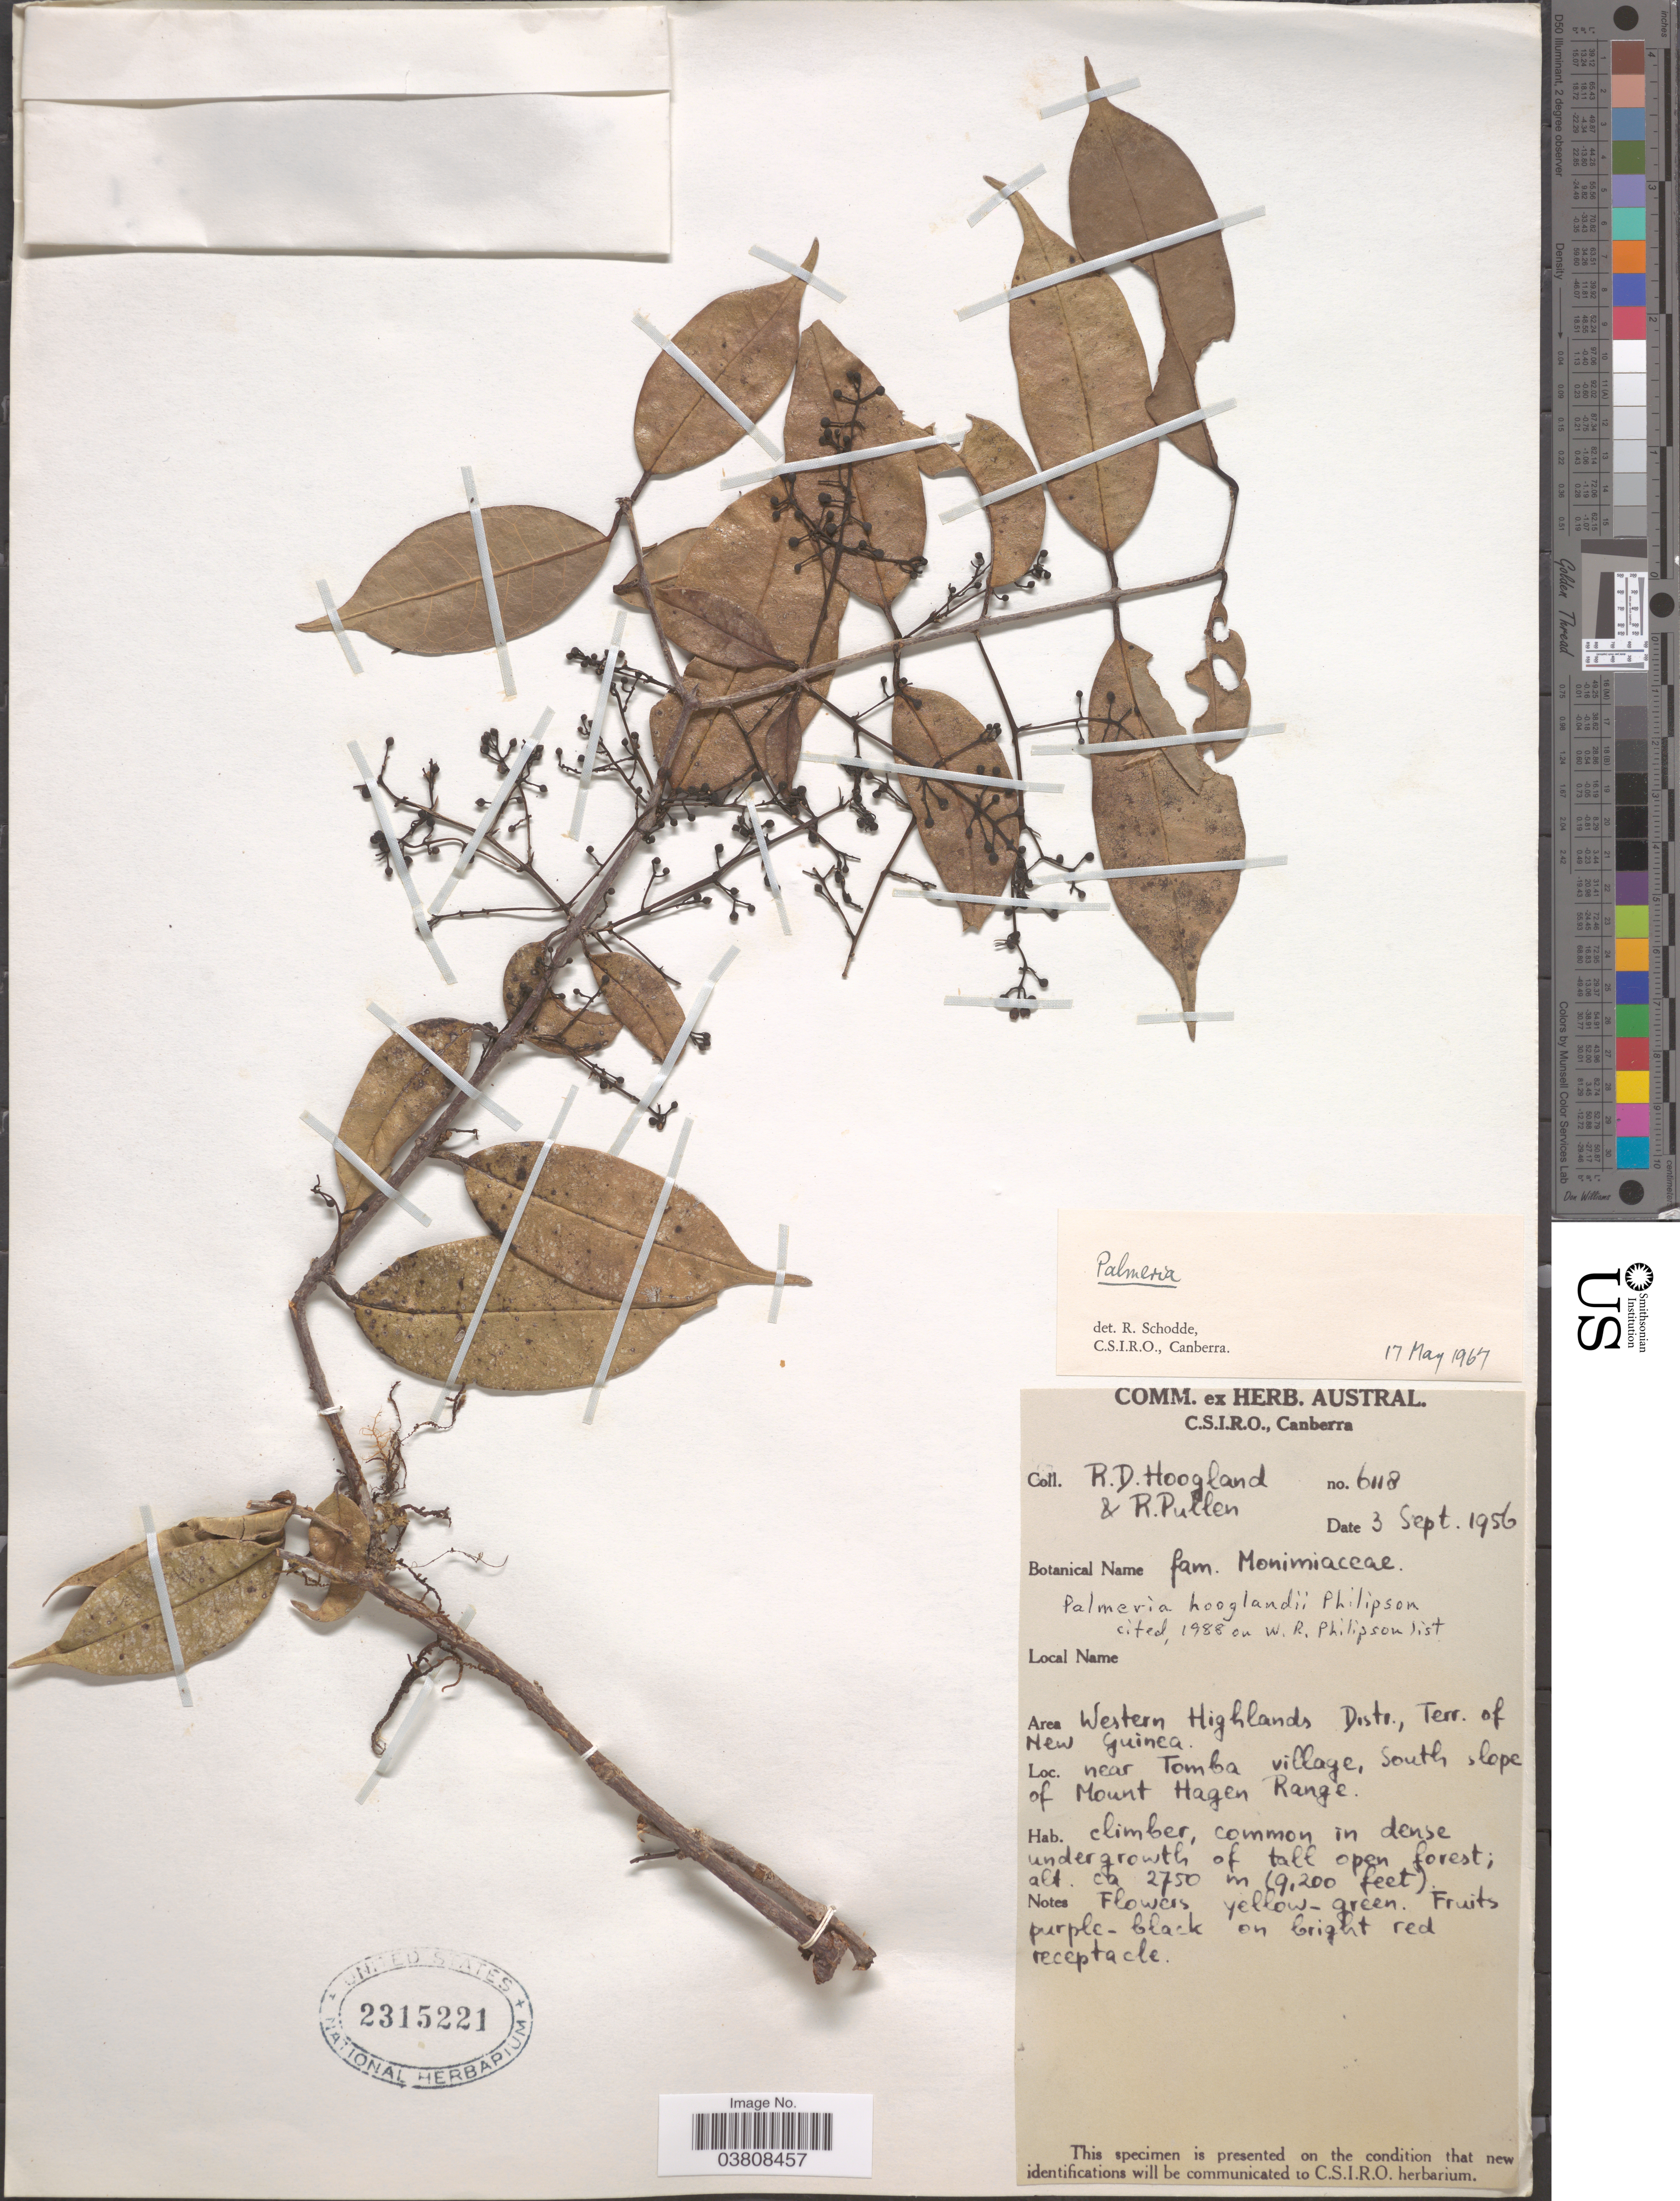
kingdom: Plantae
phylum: Tracheophyta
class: Magnoliopsida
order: Laurales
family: Monimiaceae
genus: Palmeria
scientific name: Palmeria hooglandii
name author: Philipson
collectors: R. D. Hoogland & R. Pullen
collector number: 6118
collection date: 1956-09-03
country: Papua New Guinea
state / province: Western Highlands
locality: Area Western Highlands Distr., Terr. of New Guinea. Near Tomba village, South slope of Mount Hagen Range.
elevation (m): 2750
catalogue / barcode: US 2315221